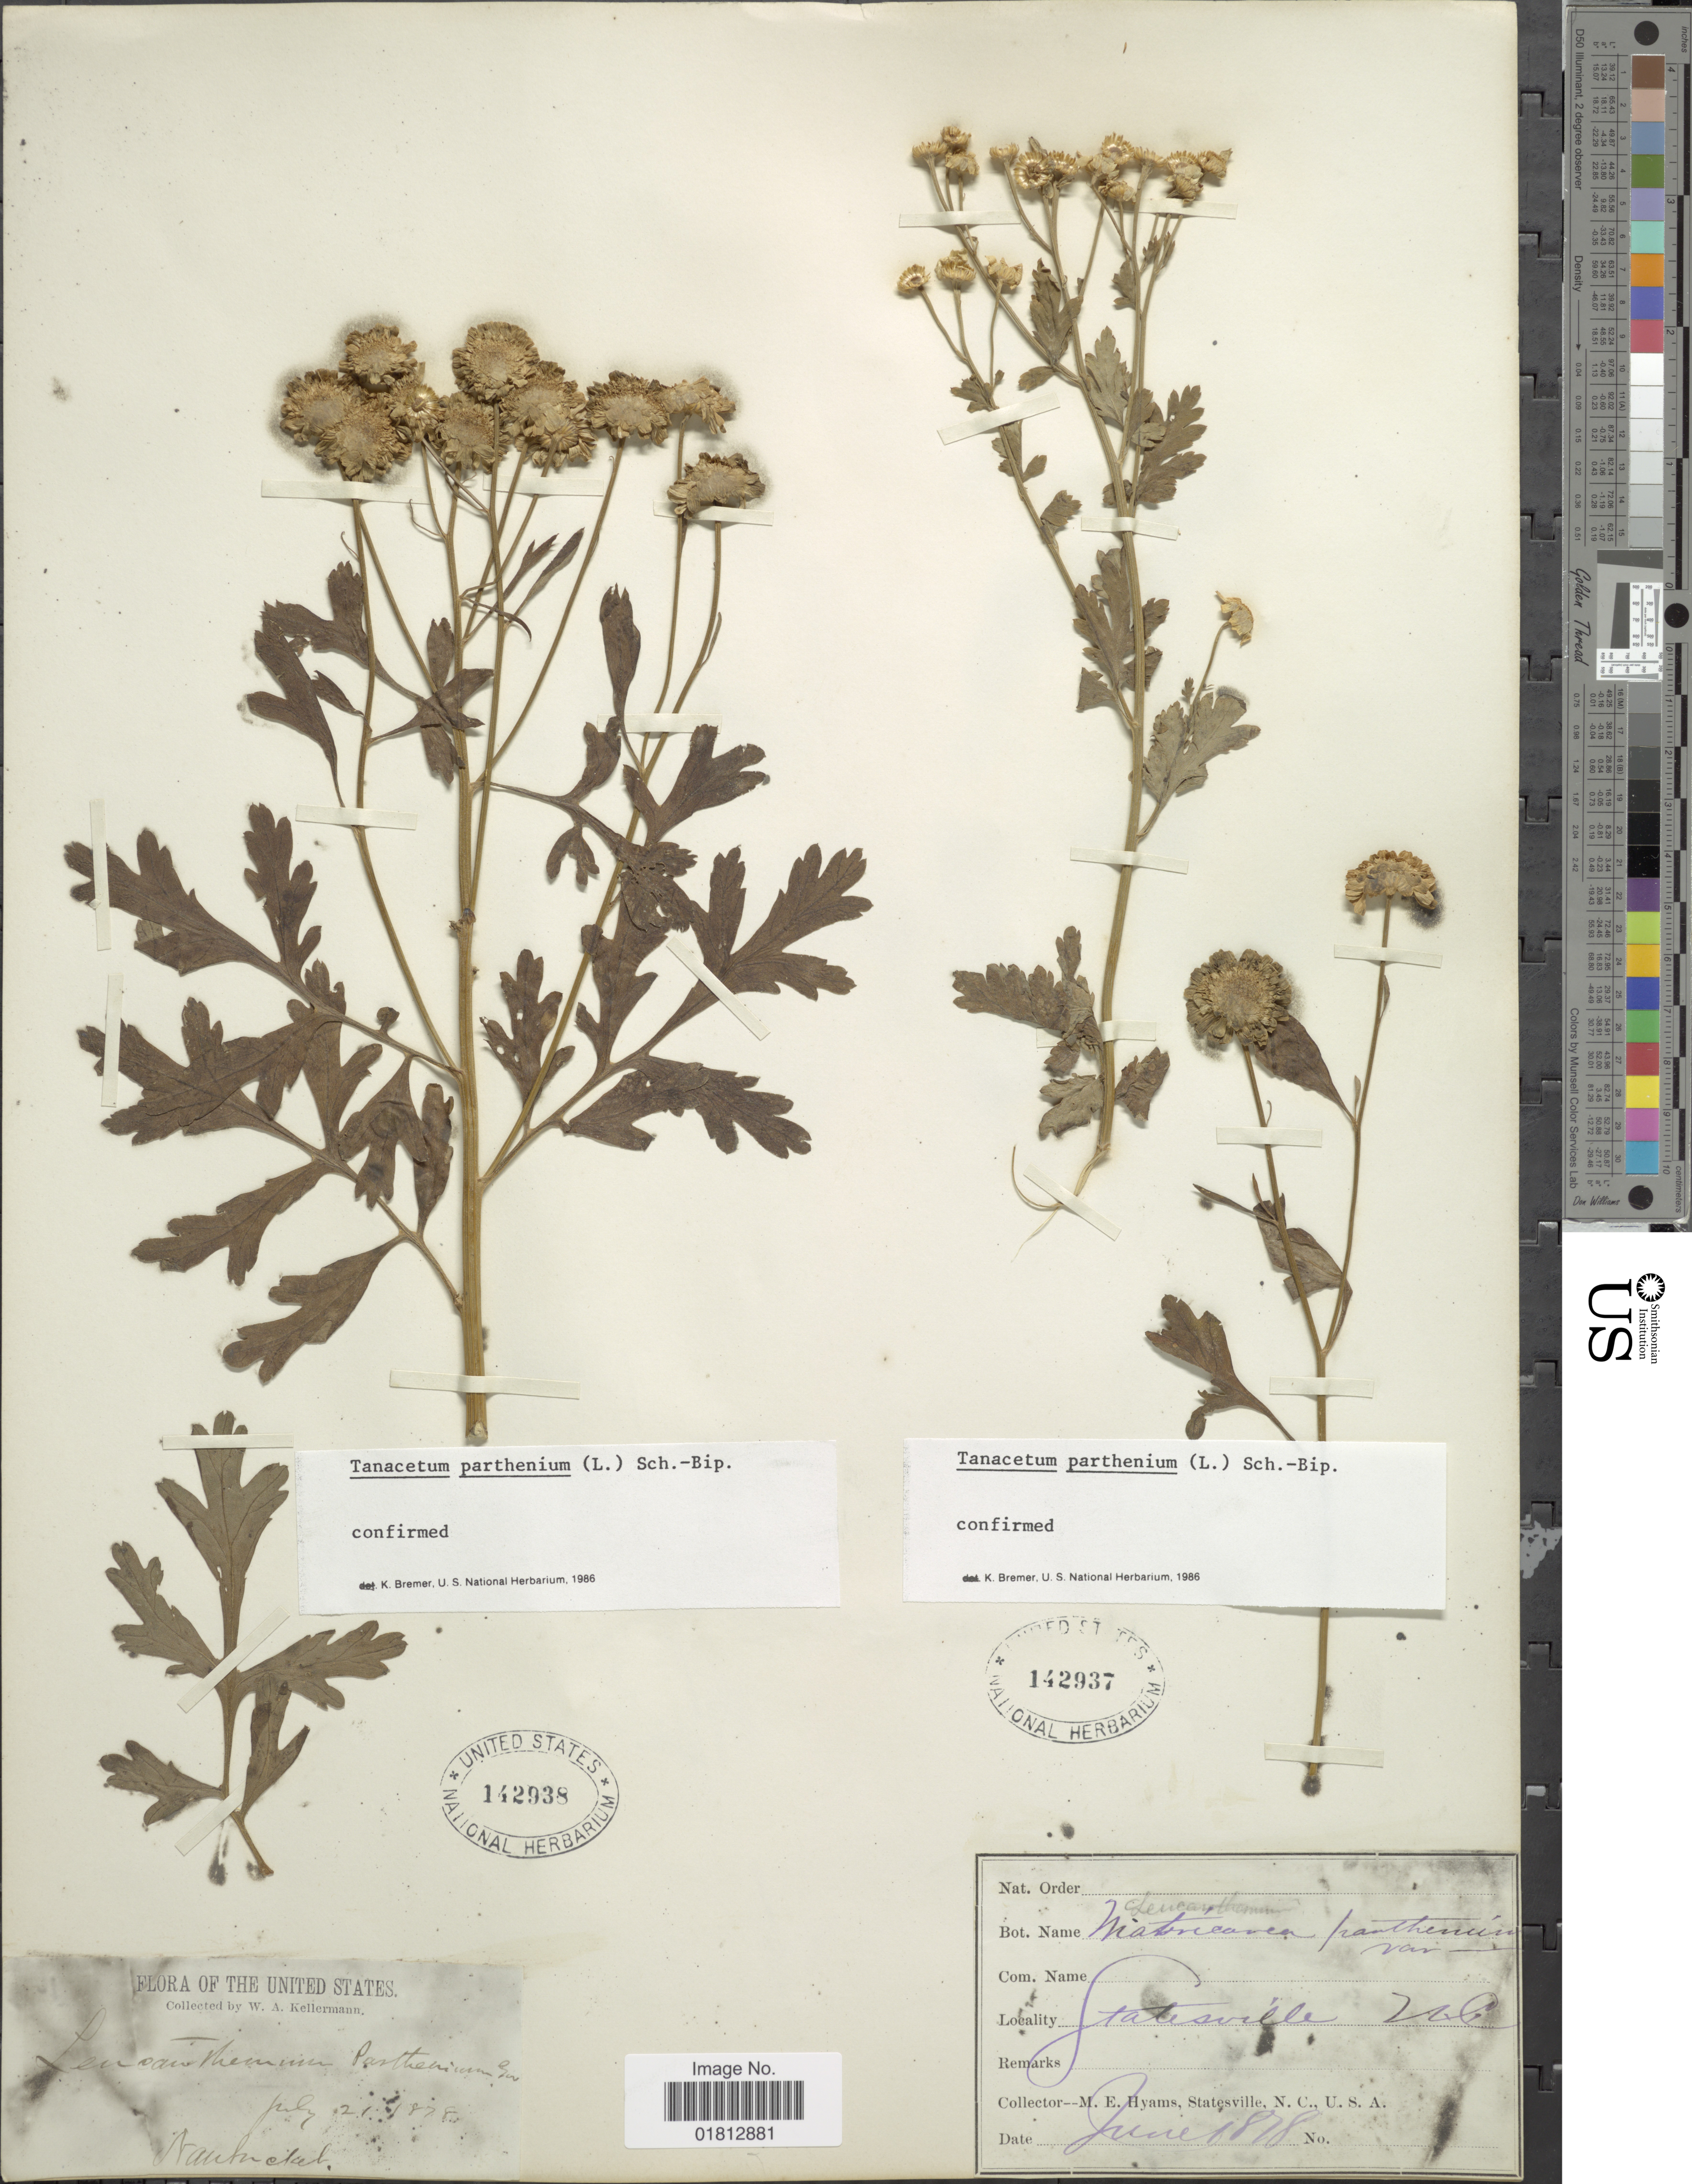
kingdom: Plantae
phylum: Tracheophyta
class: Magnoliopsida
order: Asterales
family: Asteraceae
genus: Tanacetum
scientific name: Tanacetum parthenium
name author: (L.) Sch. Bip.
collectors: W. Kellerman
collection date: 1878-07-21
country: United States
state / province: Massachusetts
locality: Nantucket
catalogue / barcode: US 142938